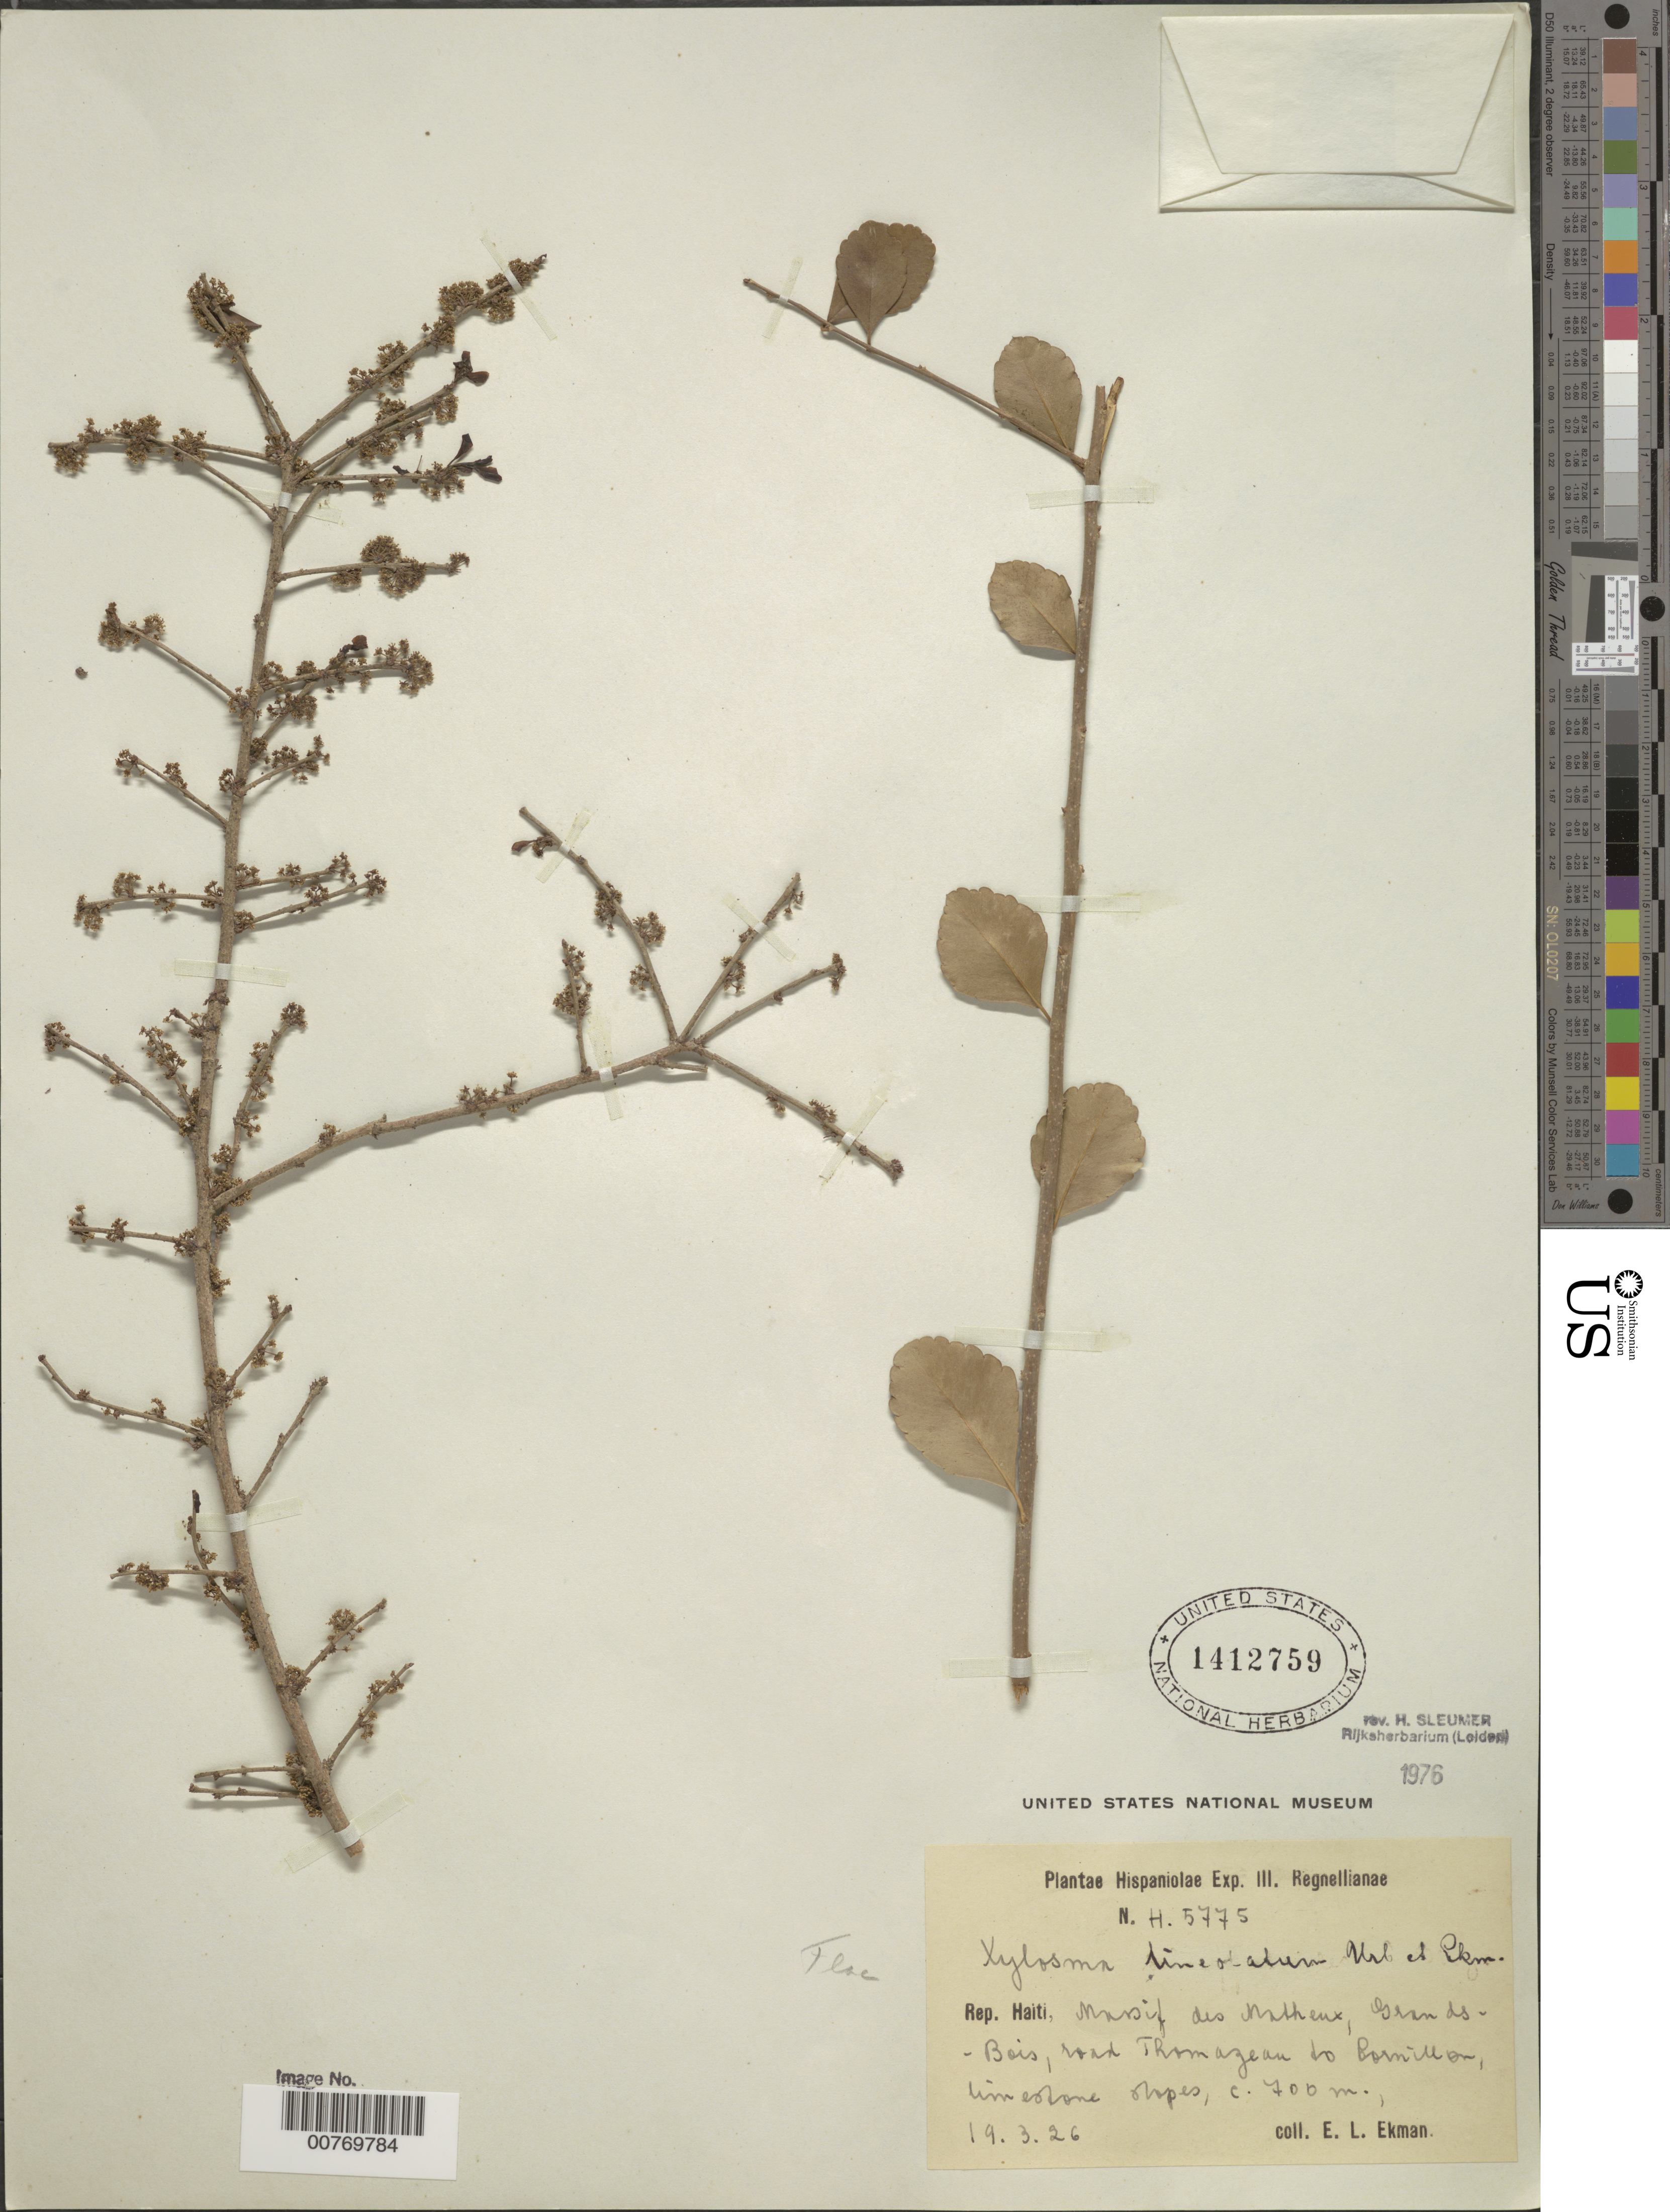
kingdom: Plantae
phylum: Tracheophyta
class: Magnoliopsida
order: Malpighiales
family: Salicaceae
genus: Xylosma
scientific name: Xylosma lineolata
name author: Urb. & Ekman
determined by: Sleumer, H. O.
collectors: E. L. Ekman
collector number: H 5775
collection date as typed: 19 Mar 1926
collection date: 1926-03-19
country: Haiti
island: Hispaniola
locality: Massif des Matheux, Gear des Bois, roat Thornazeau to "Cornillon".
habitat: Limestone slopes.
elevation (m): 700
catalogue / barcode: US 1412759